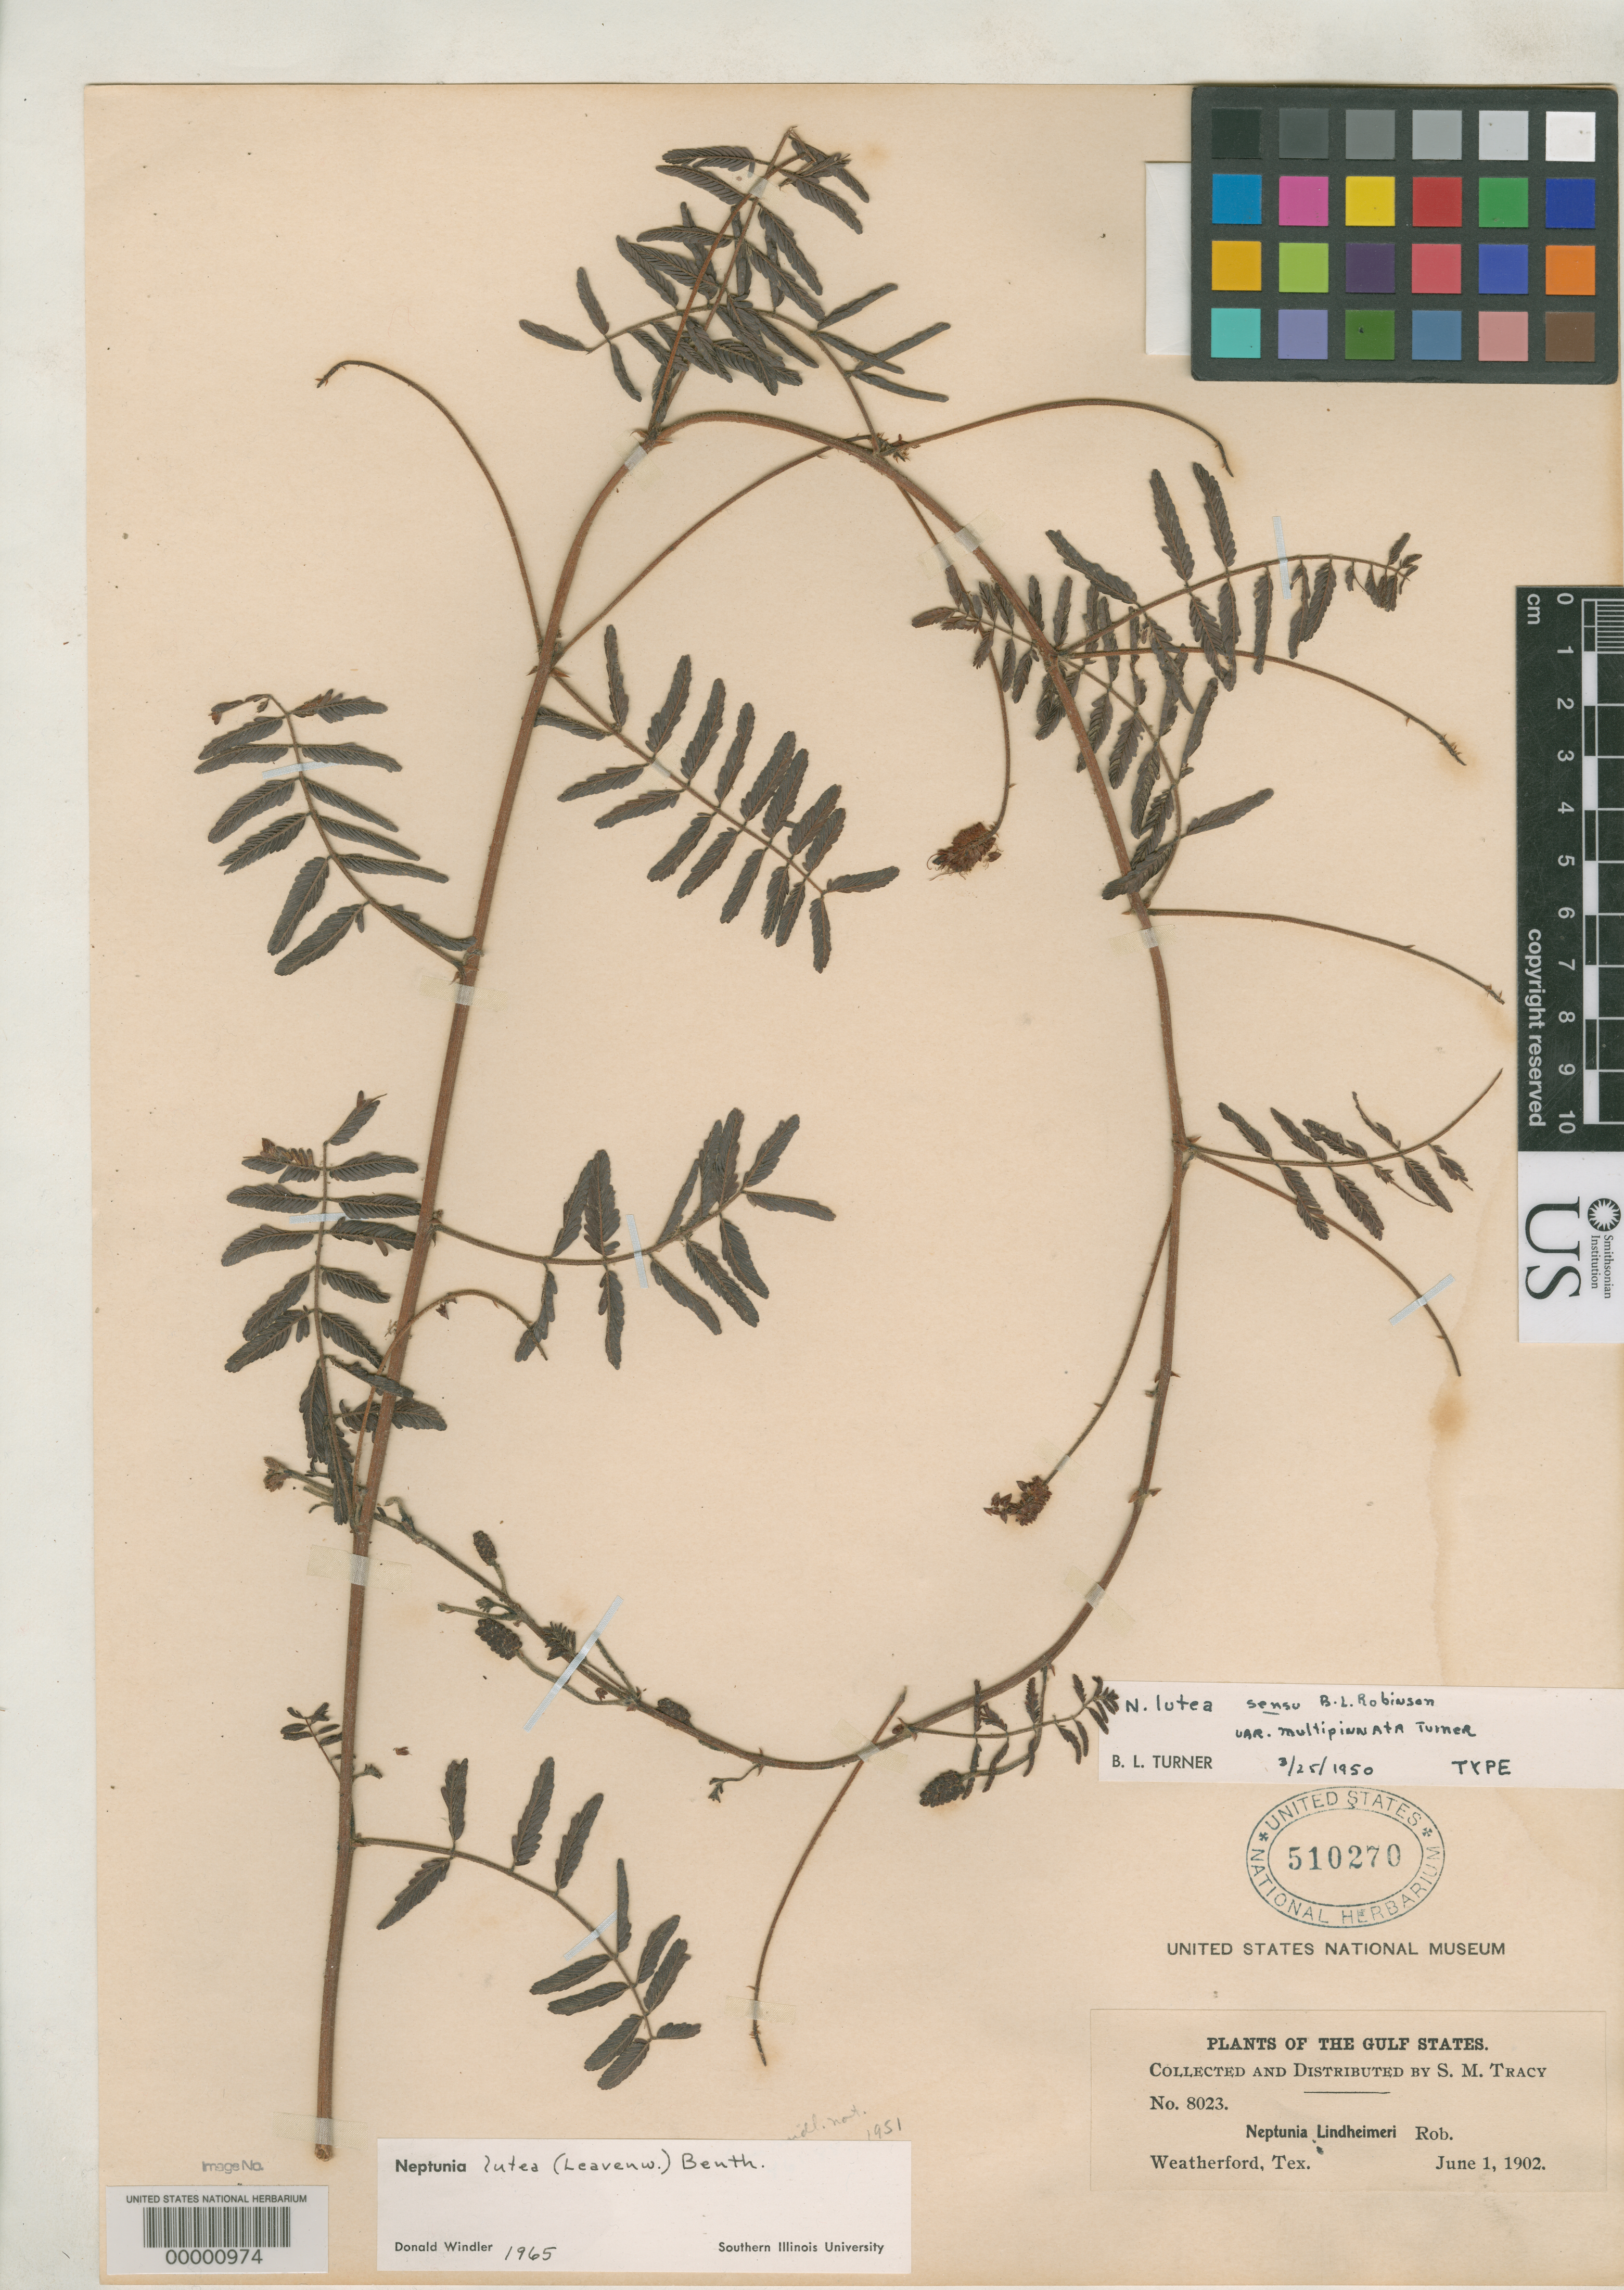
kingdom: Plantae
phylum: Tracheophyta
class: Magnoliopsida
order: Fabales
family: Fabaceae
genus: Neptunia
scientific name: Neptunia lutea var. multipinnata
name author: B.L. Turner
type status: Holotype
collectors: S. M. Tracy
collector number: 8023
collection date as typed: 01 Jun 1902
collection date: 1902-06-01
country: United States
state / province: Texas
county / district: Parker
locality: Weatherford.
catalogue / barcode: US 510270